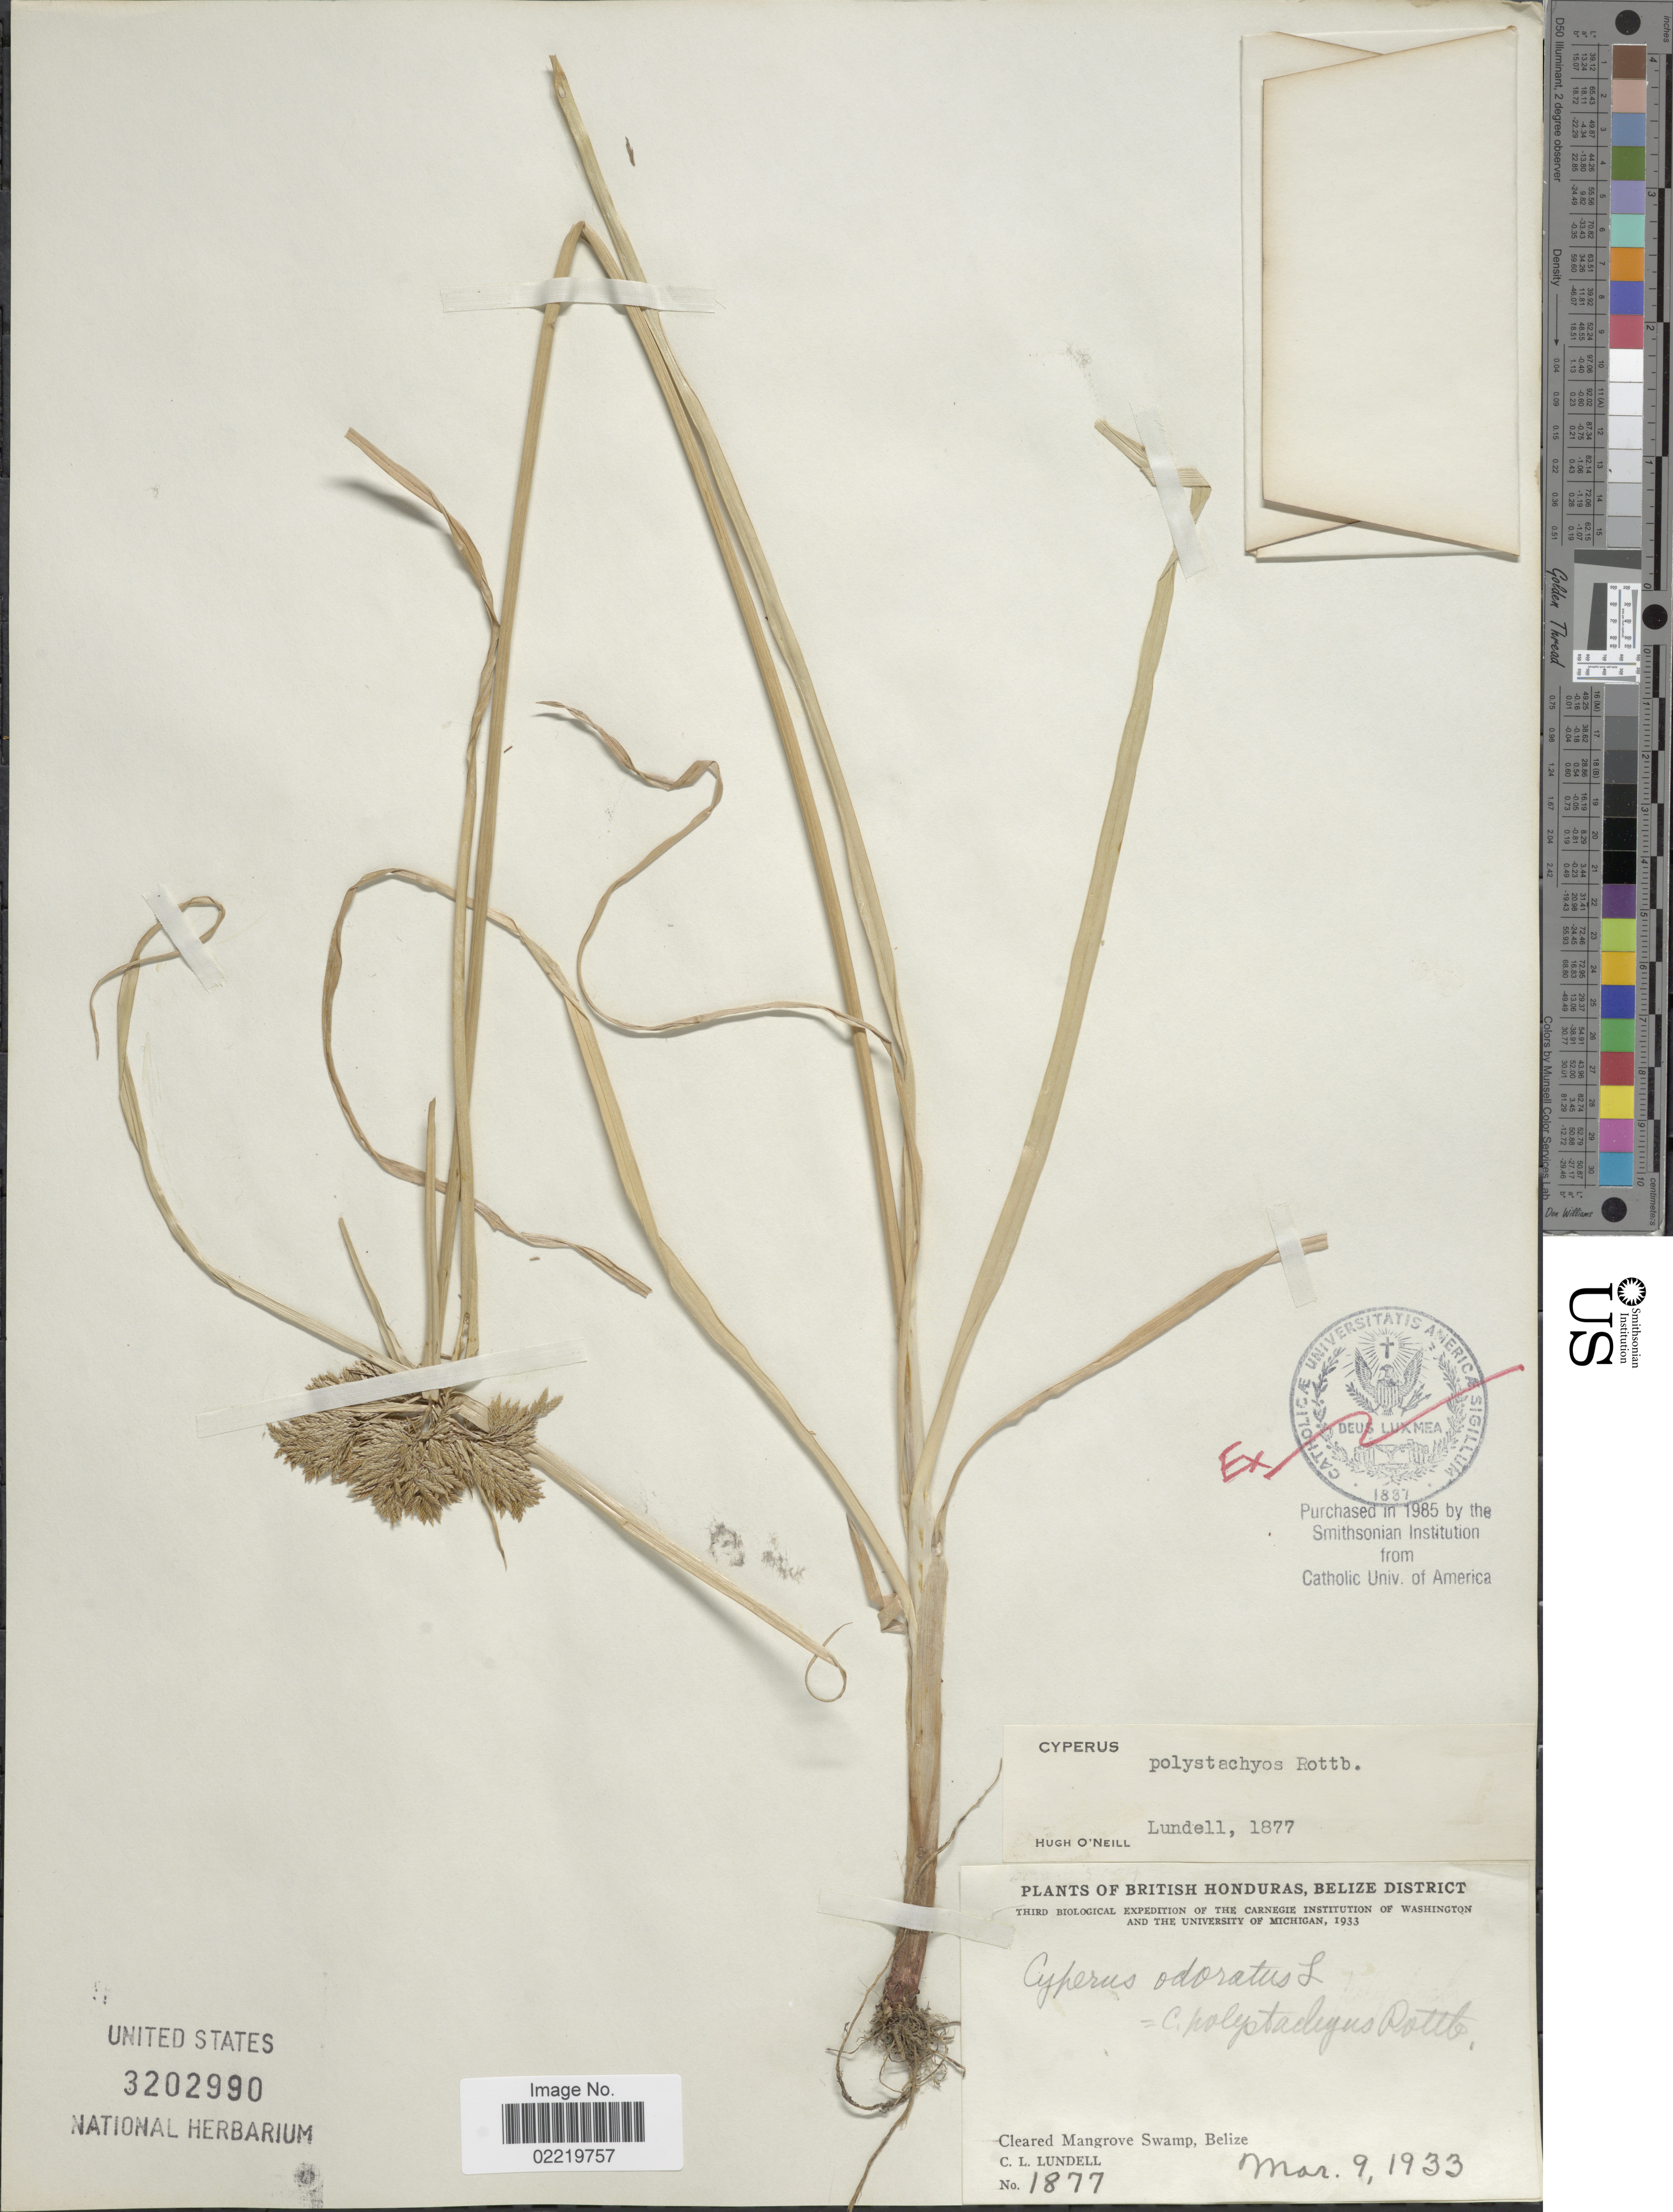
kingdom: Plantae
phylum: Tracheophyta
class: Liliopsida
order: Poales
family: Cyperaceae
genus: Cyperus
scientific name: Cyperus polystachyos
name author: Rottb.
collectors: C. L. Lundell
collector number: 1877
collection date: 1933-03-09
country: Belize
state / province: Belize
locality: British Honduras, Belize District, Cleared Mangrove Swamp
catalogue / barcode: US 3202990